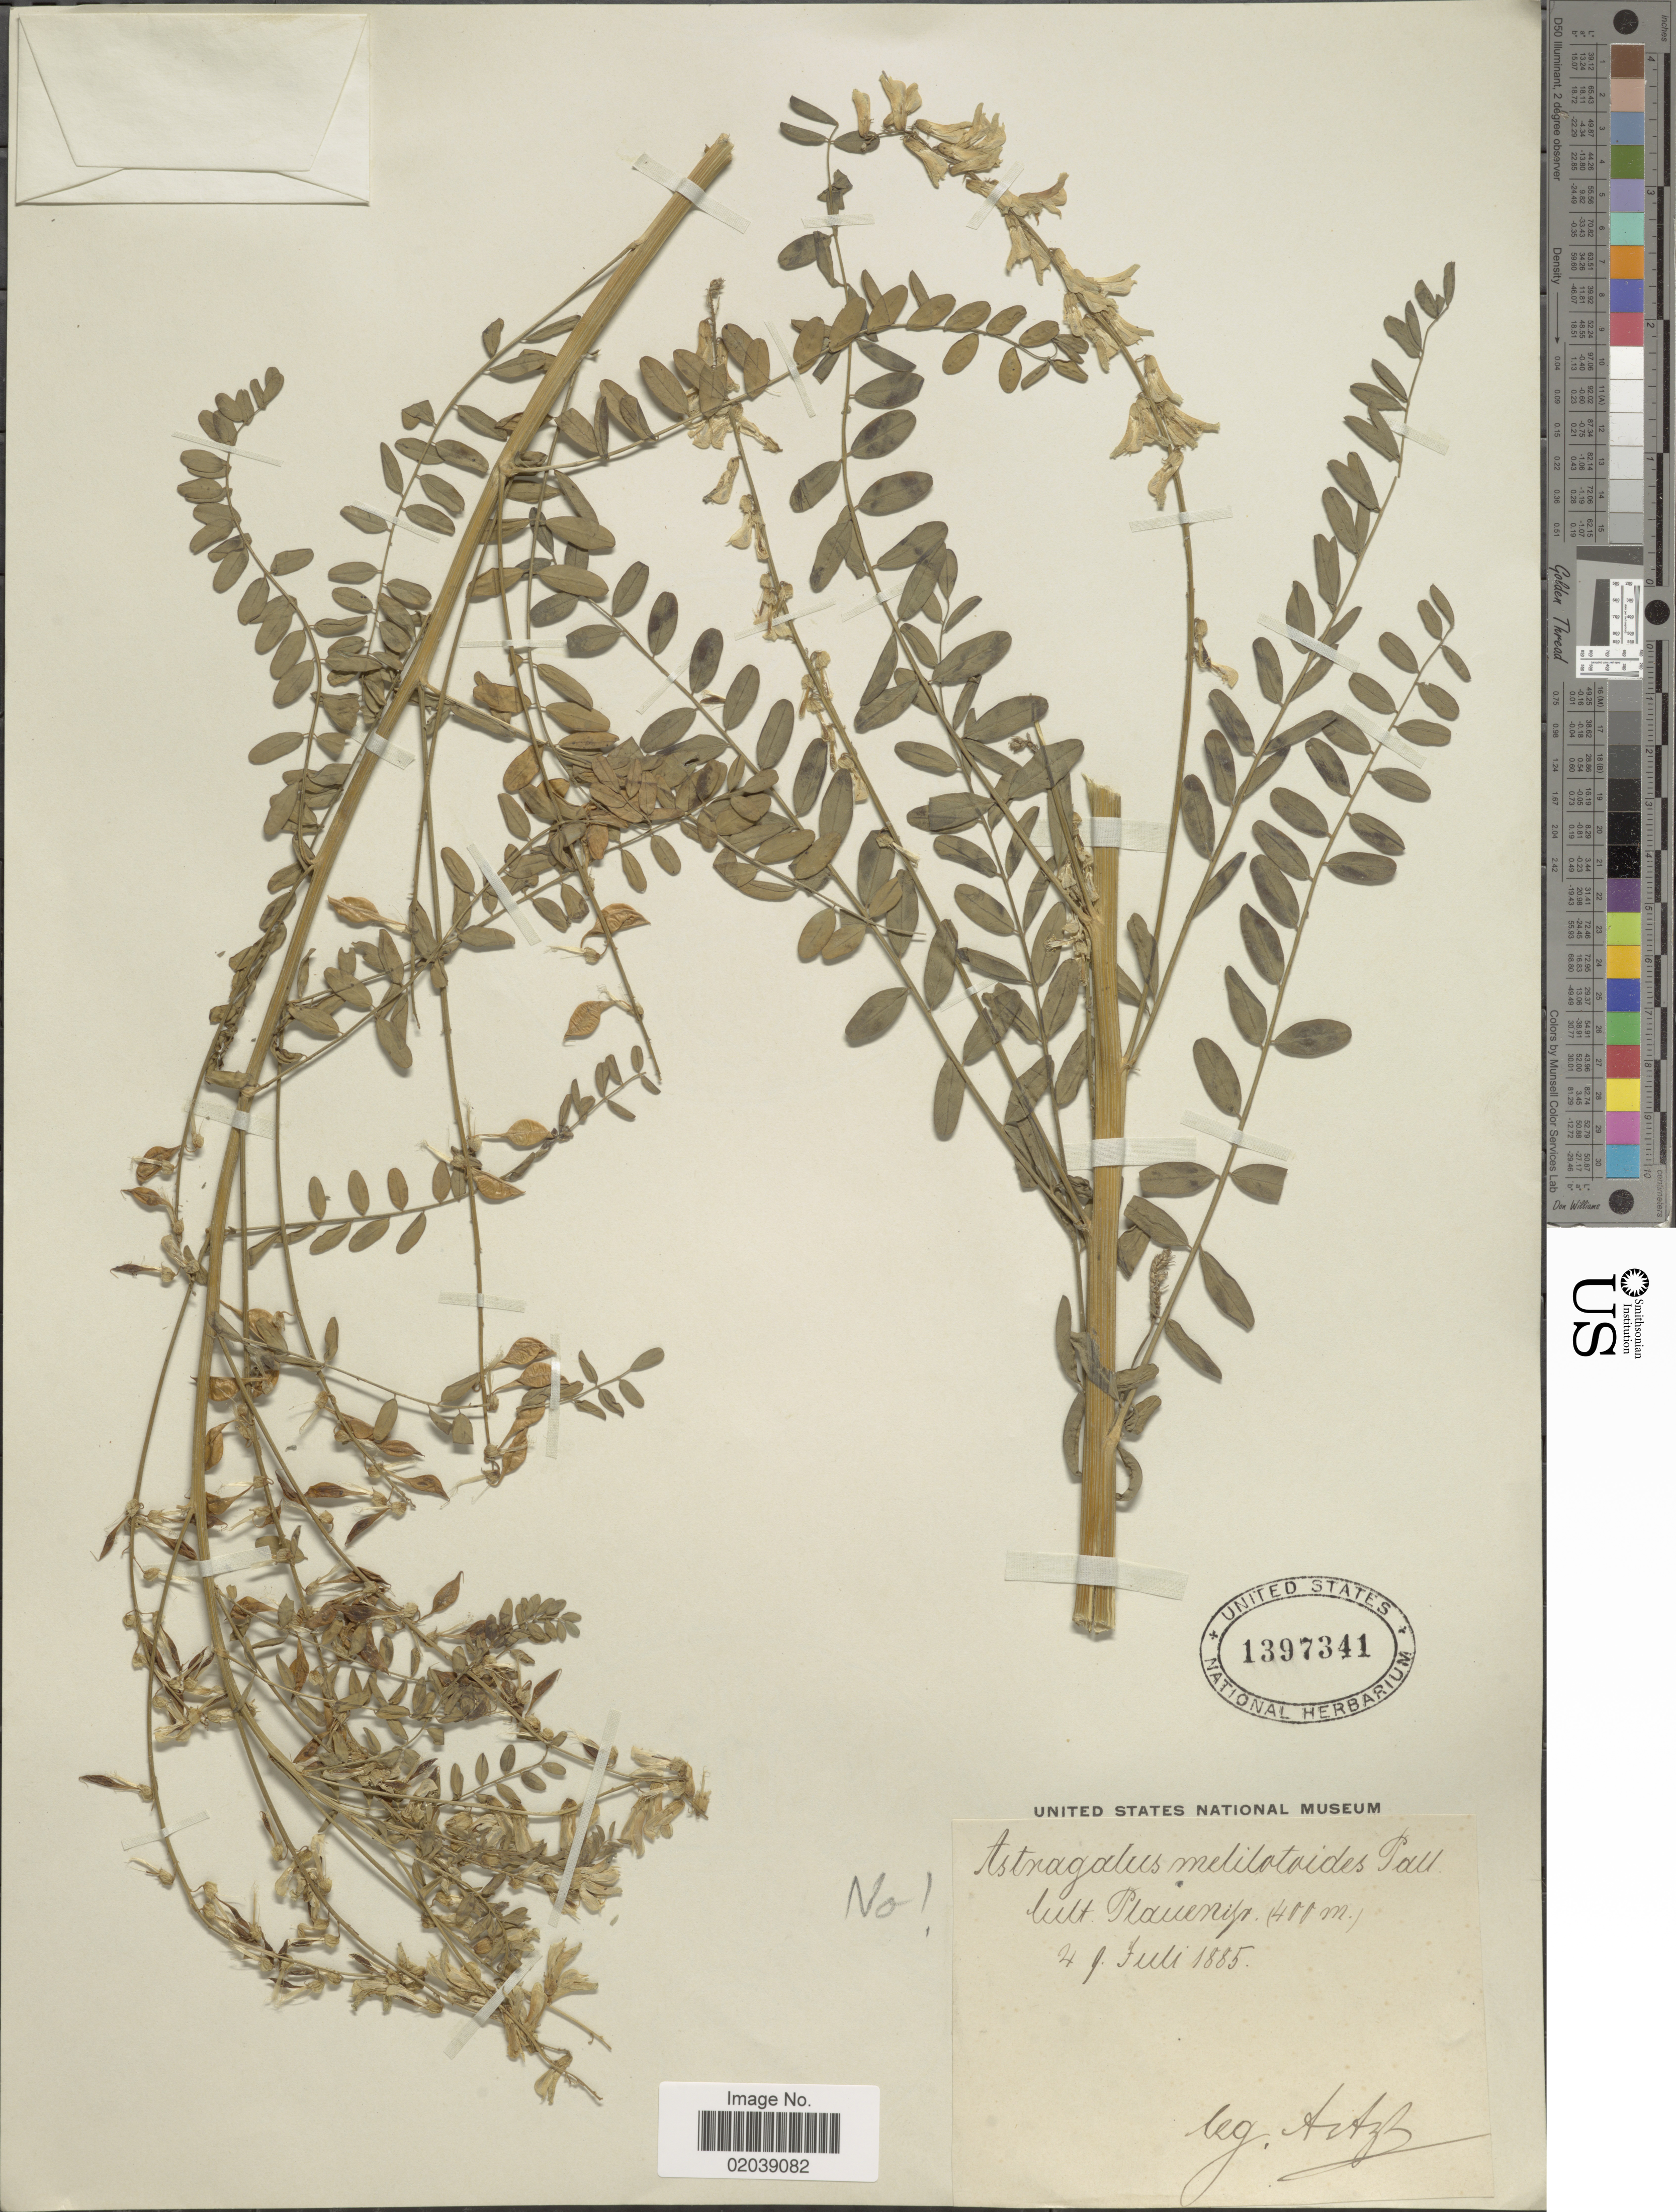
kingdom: Plantae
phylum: Tracheophyta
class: Magnoliopsida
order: Fabales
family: Fabaceae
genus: Astragalus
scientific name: Astragalus sp.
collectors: -. Artzb.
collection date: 1885-07-04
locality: Cult Plauenitz [interpreted]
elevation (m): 400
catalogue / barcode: US 1397341